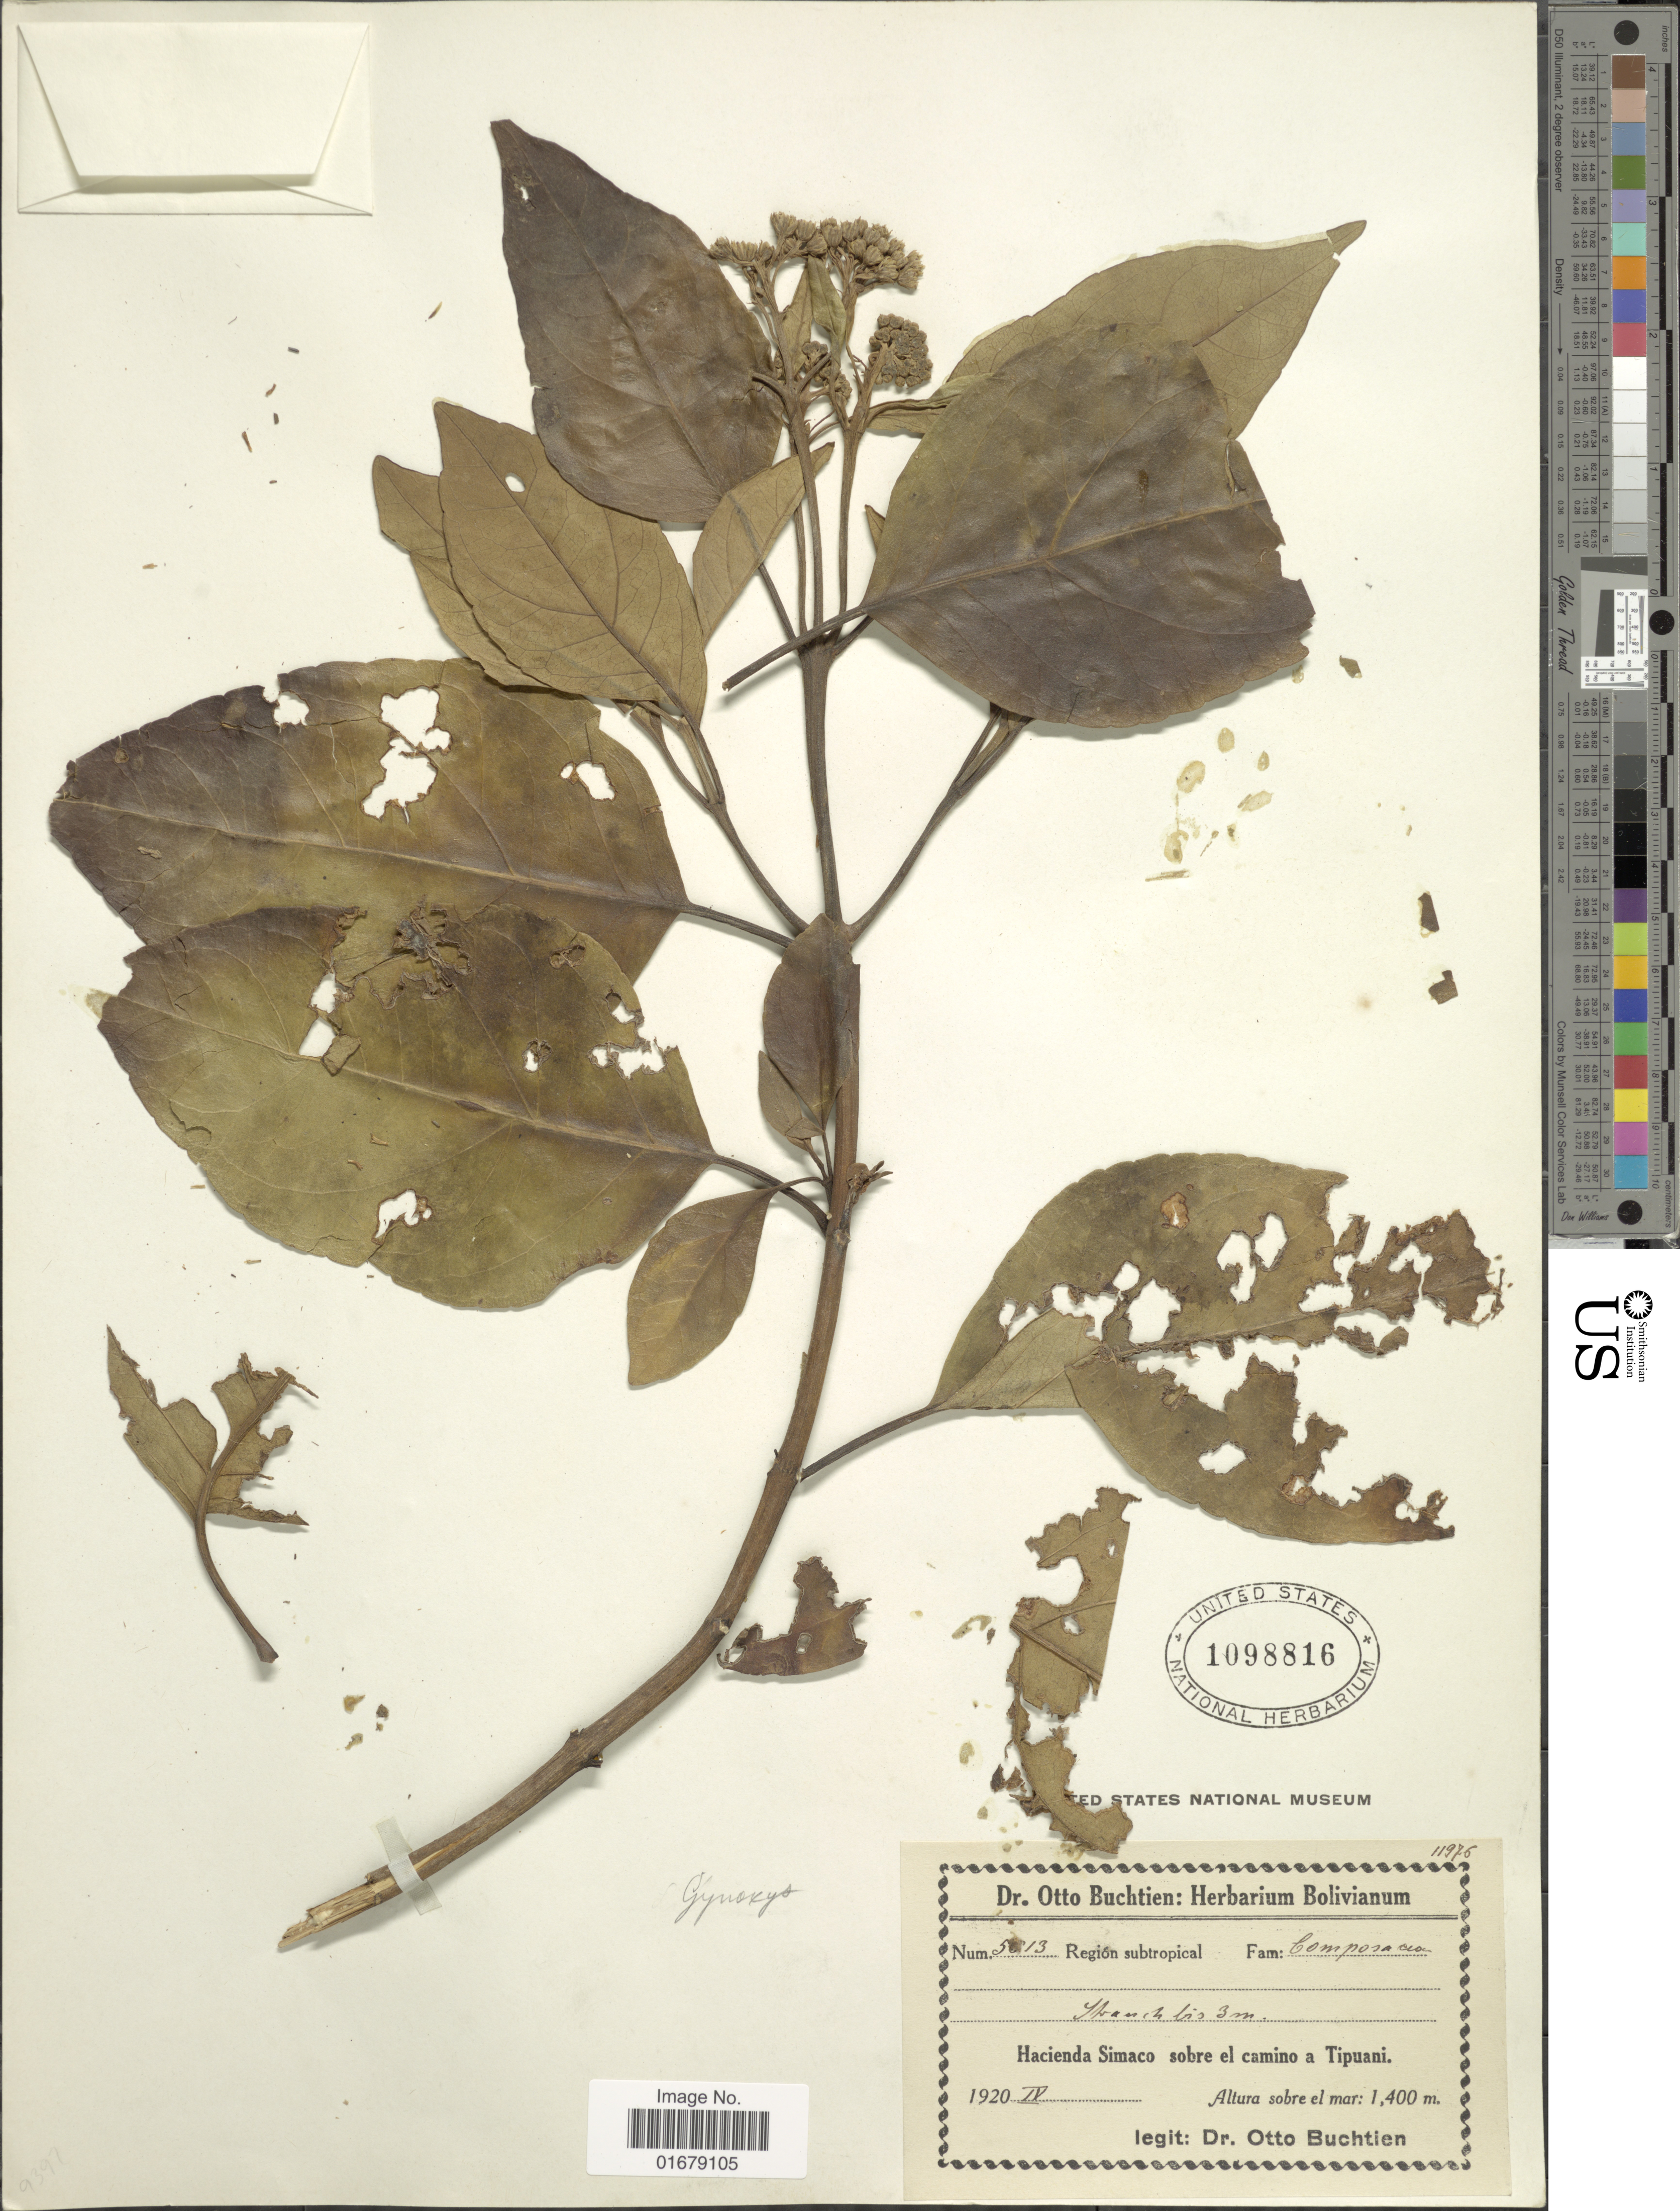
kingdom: Plantae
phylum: Tracheophyta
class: Magnoliopsida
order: Asterales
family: Asteraceae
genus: Kaunia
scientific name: Kaunia gynoximorpha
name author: (Rusby ex B.L. Rob.) R.M. King & H. Rob.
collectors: O. Buchtien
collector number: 5613*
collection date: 1920-09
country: Bolivia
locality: Hacienda Simaco sobre el camino a Tipuani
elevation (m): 1400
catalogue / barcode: US 1098816